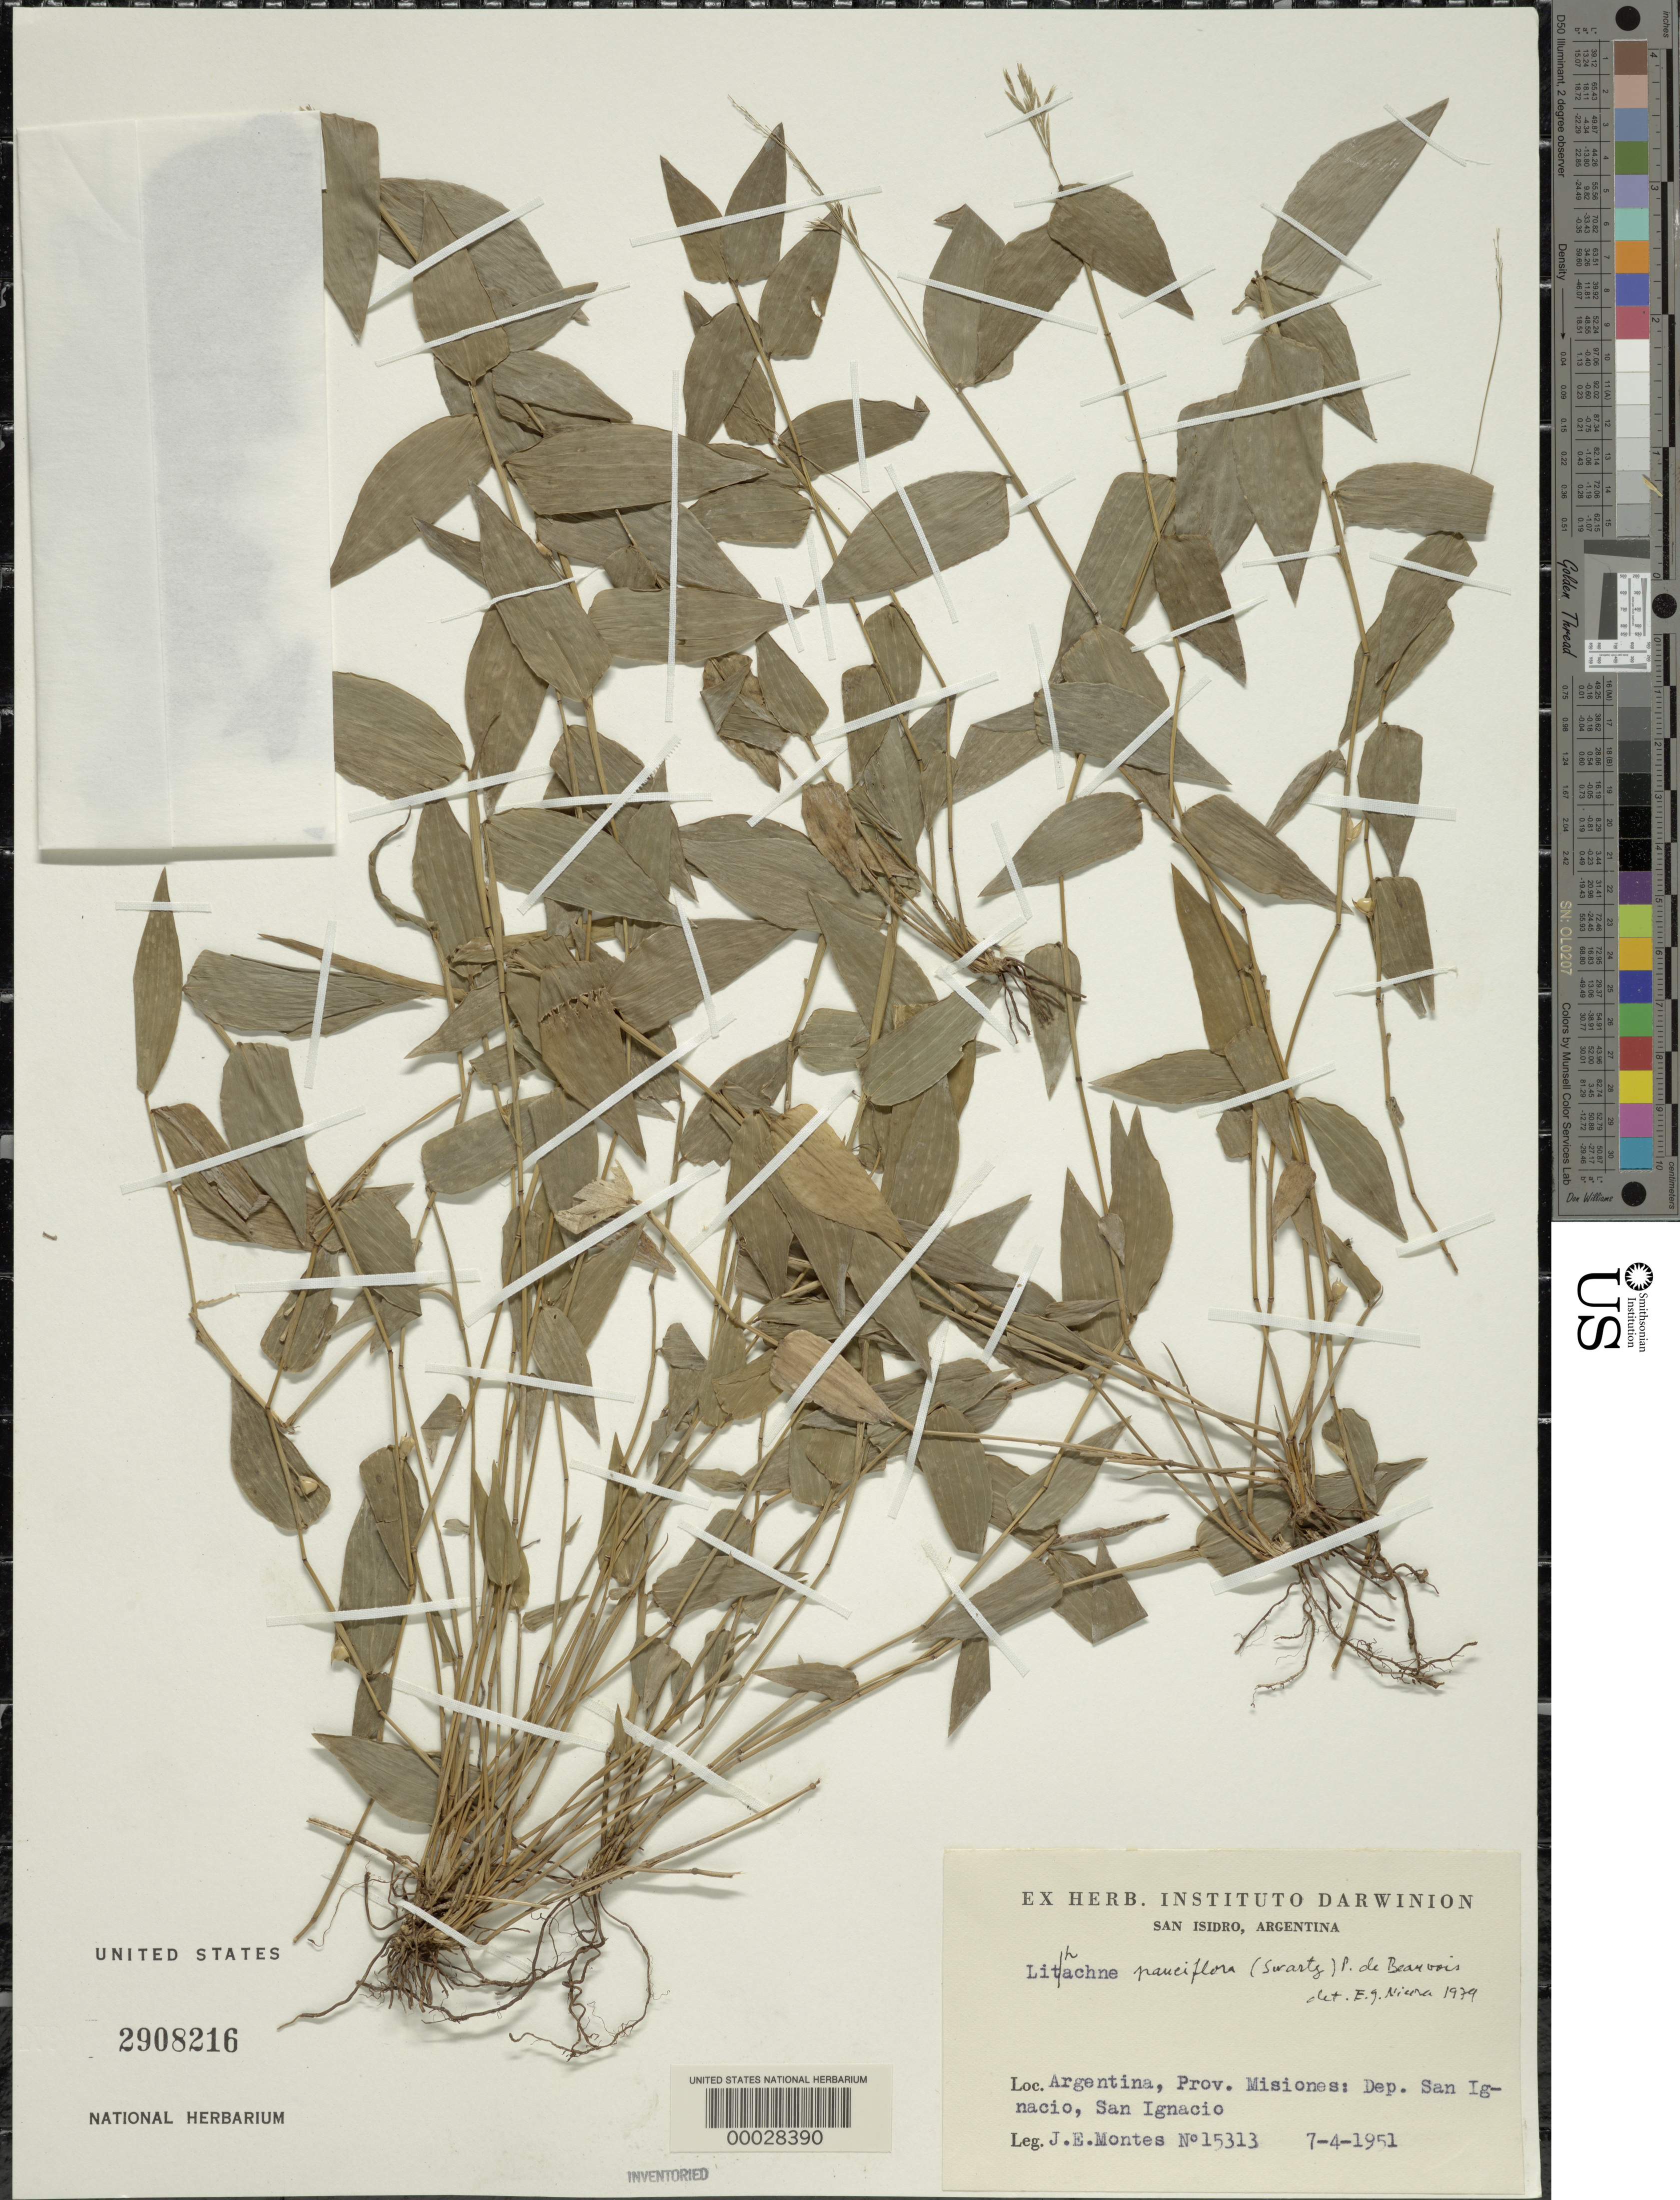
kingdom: Plantae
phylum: Tracheophyta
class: Liliopsida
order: Poales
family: Poaceae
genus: Lithachne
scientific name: Lithachne pauciflora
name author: (Sw.) P. Beauv.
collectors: J. E. Montes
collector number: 15313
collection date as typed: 07 Apr 1951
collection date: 1951-04-07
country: Argentina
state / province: Misiones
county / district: San Ignacio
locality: San Ignacio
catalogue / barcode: US 2908216